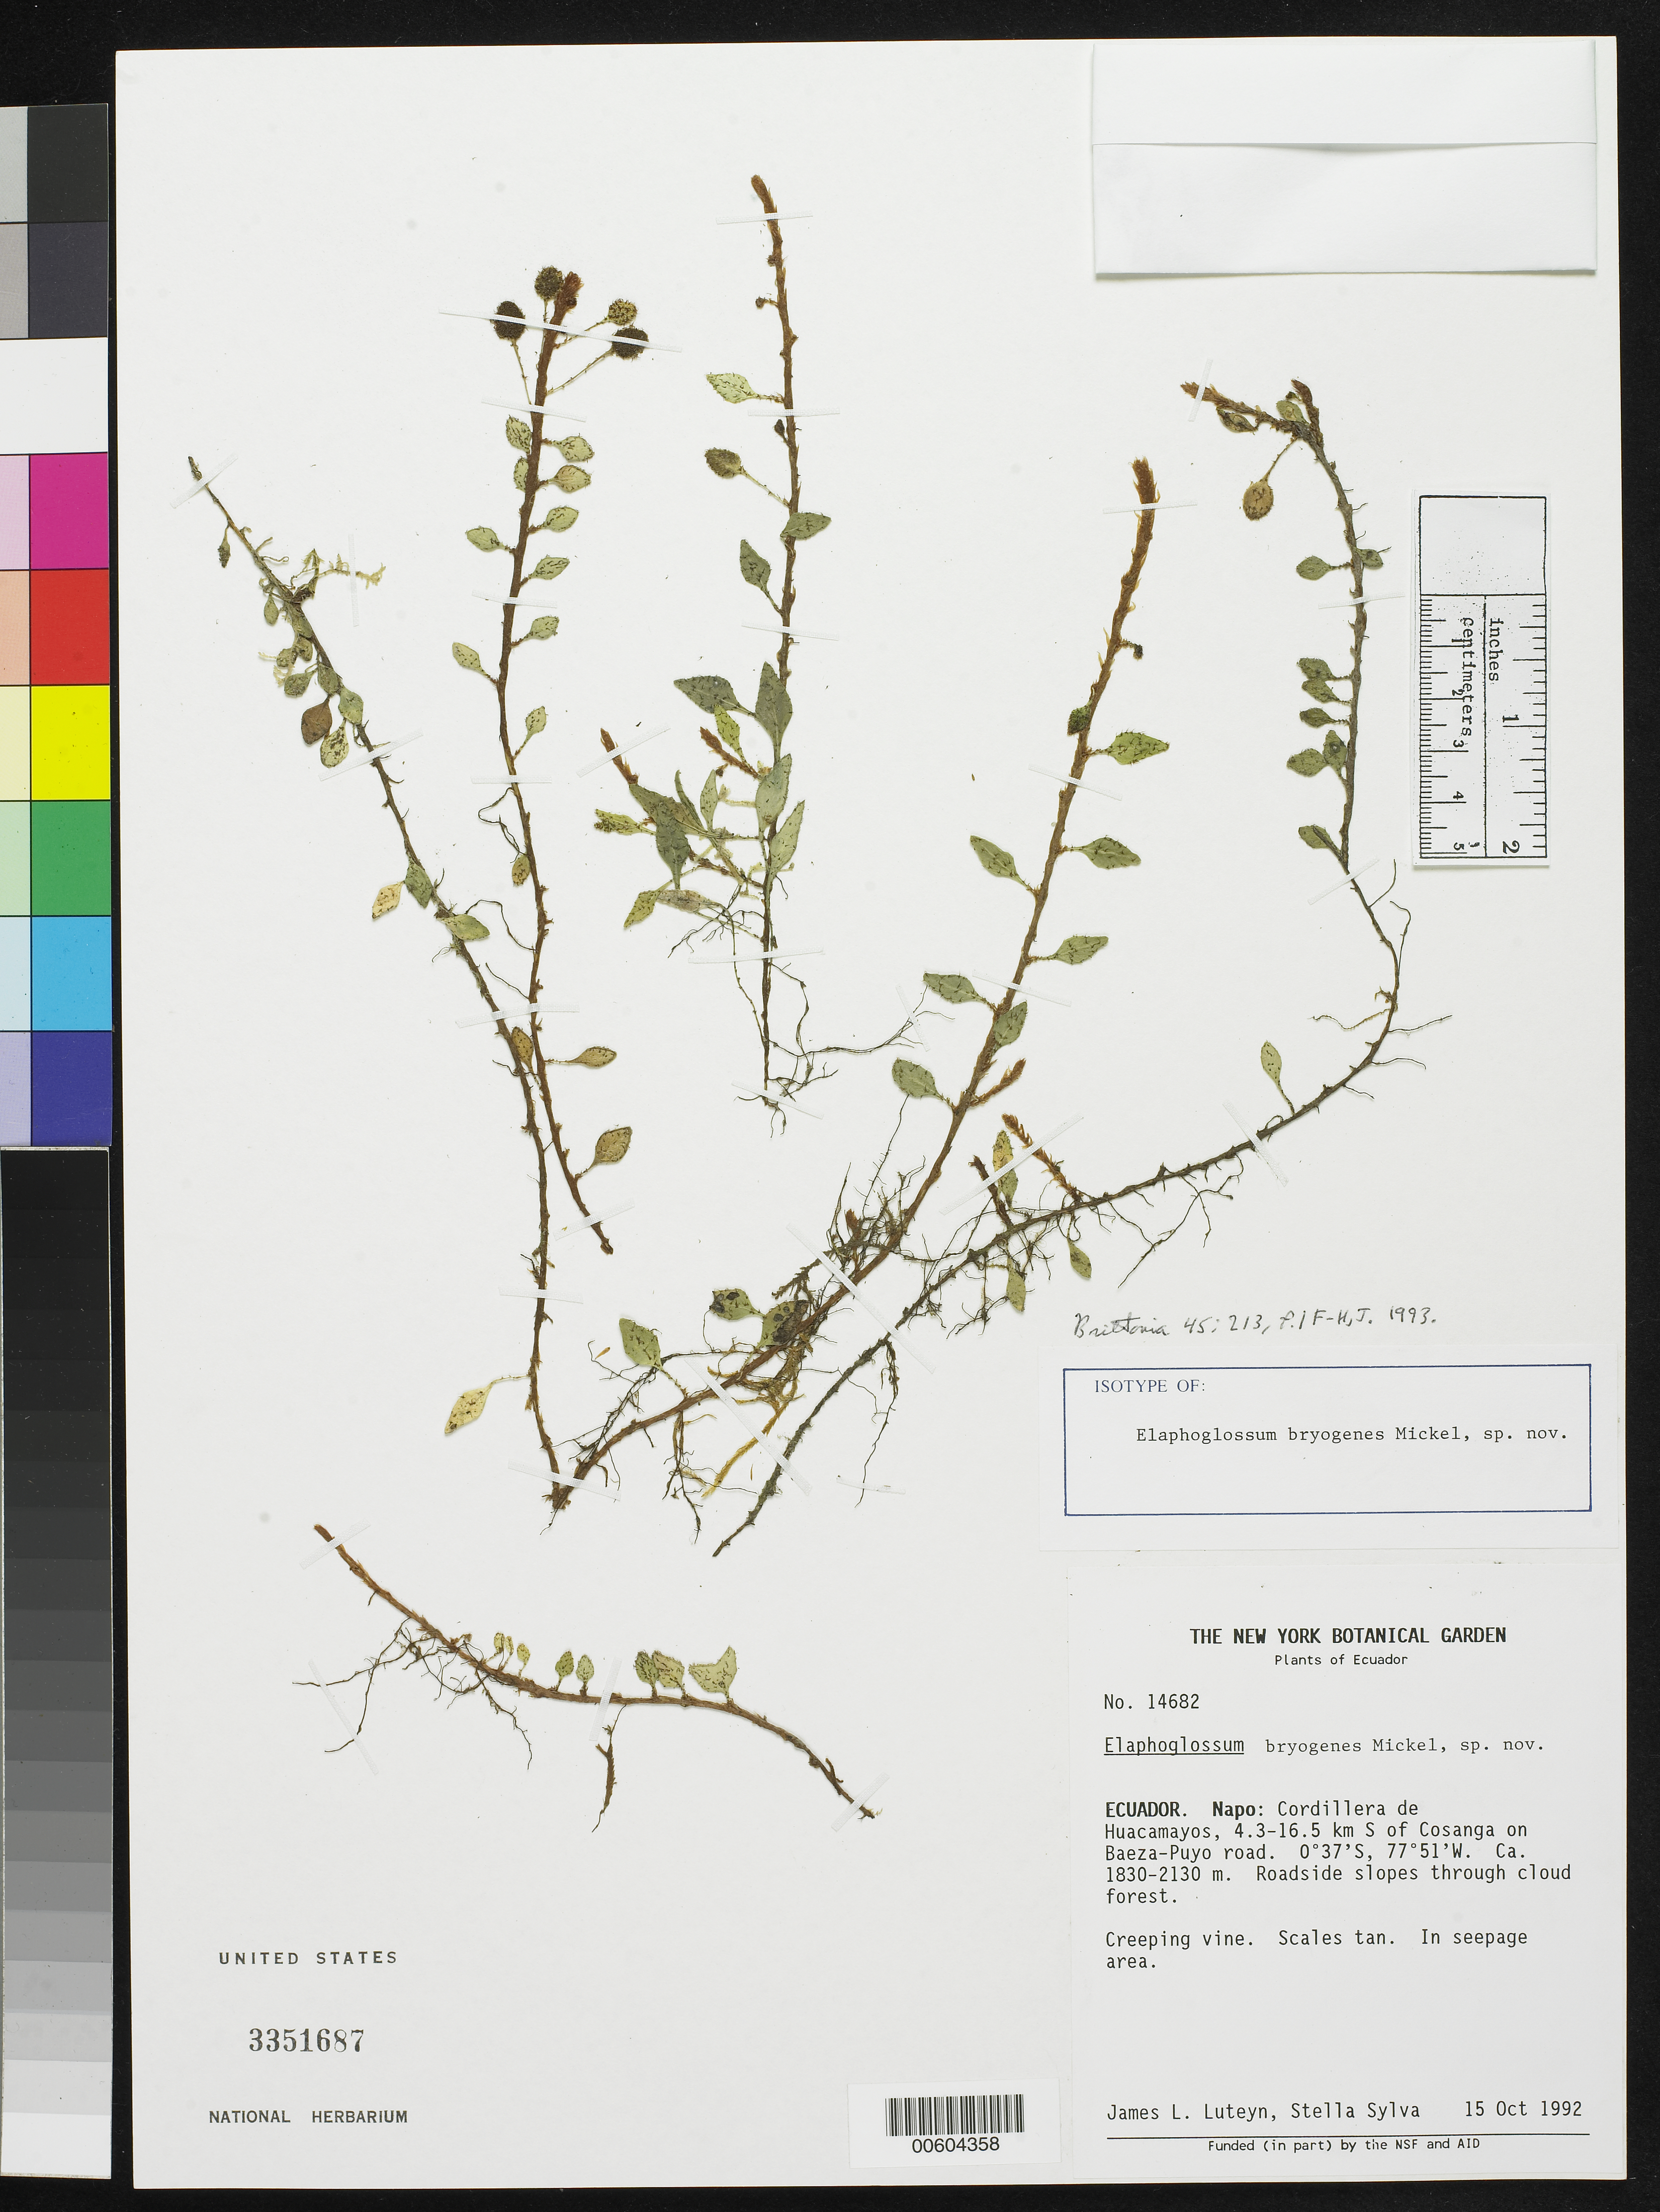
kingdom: Plantae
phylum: Tracheophyta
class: Polypodiopsida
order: Polypodiales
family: Dryopteridaceae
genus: Elaphoglossum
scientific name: Elaphoglossum bryogenes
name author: Mickel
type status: Isotype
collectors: J. L. Luteyn & S. Sylva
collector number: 14682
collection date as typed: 15 Oct 1992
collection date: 1992-10-15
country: Ecuador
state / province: Napo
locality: Cordillera de Huacamayos, 4.3-16.5 km S of Cosanga on Baeza-Puyo Road.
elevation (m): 1830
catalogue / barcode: US 3351687